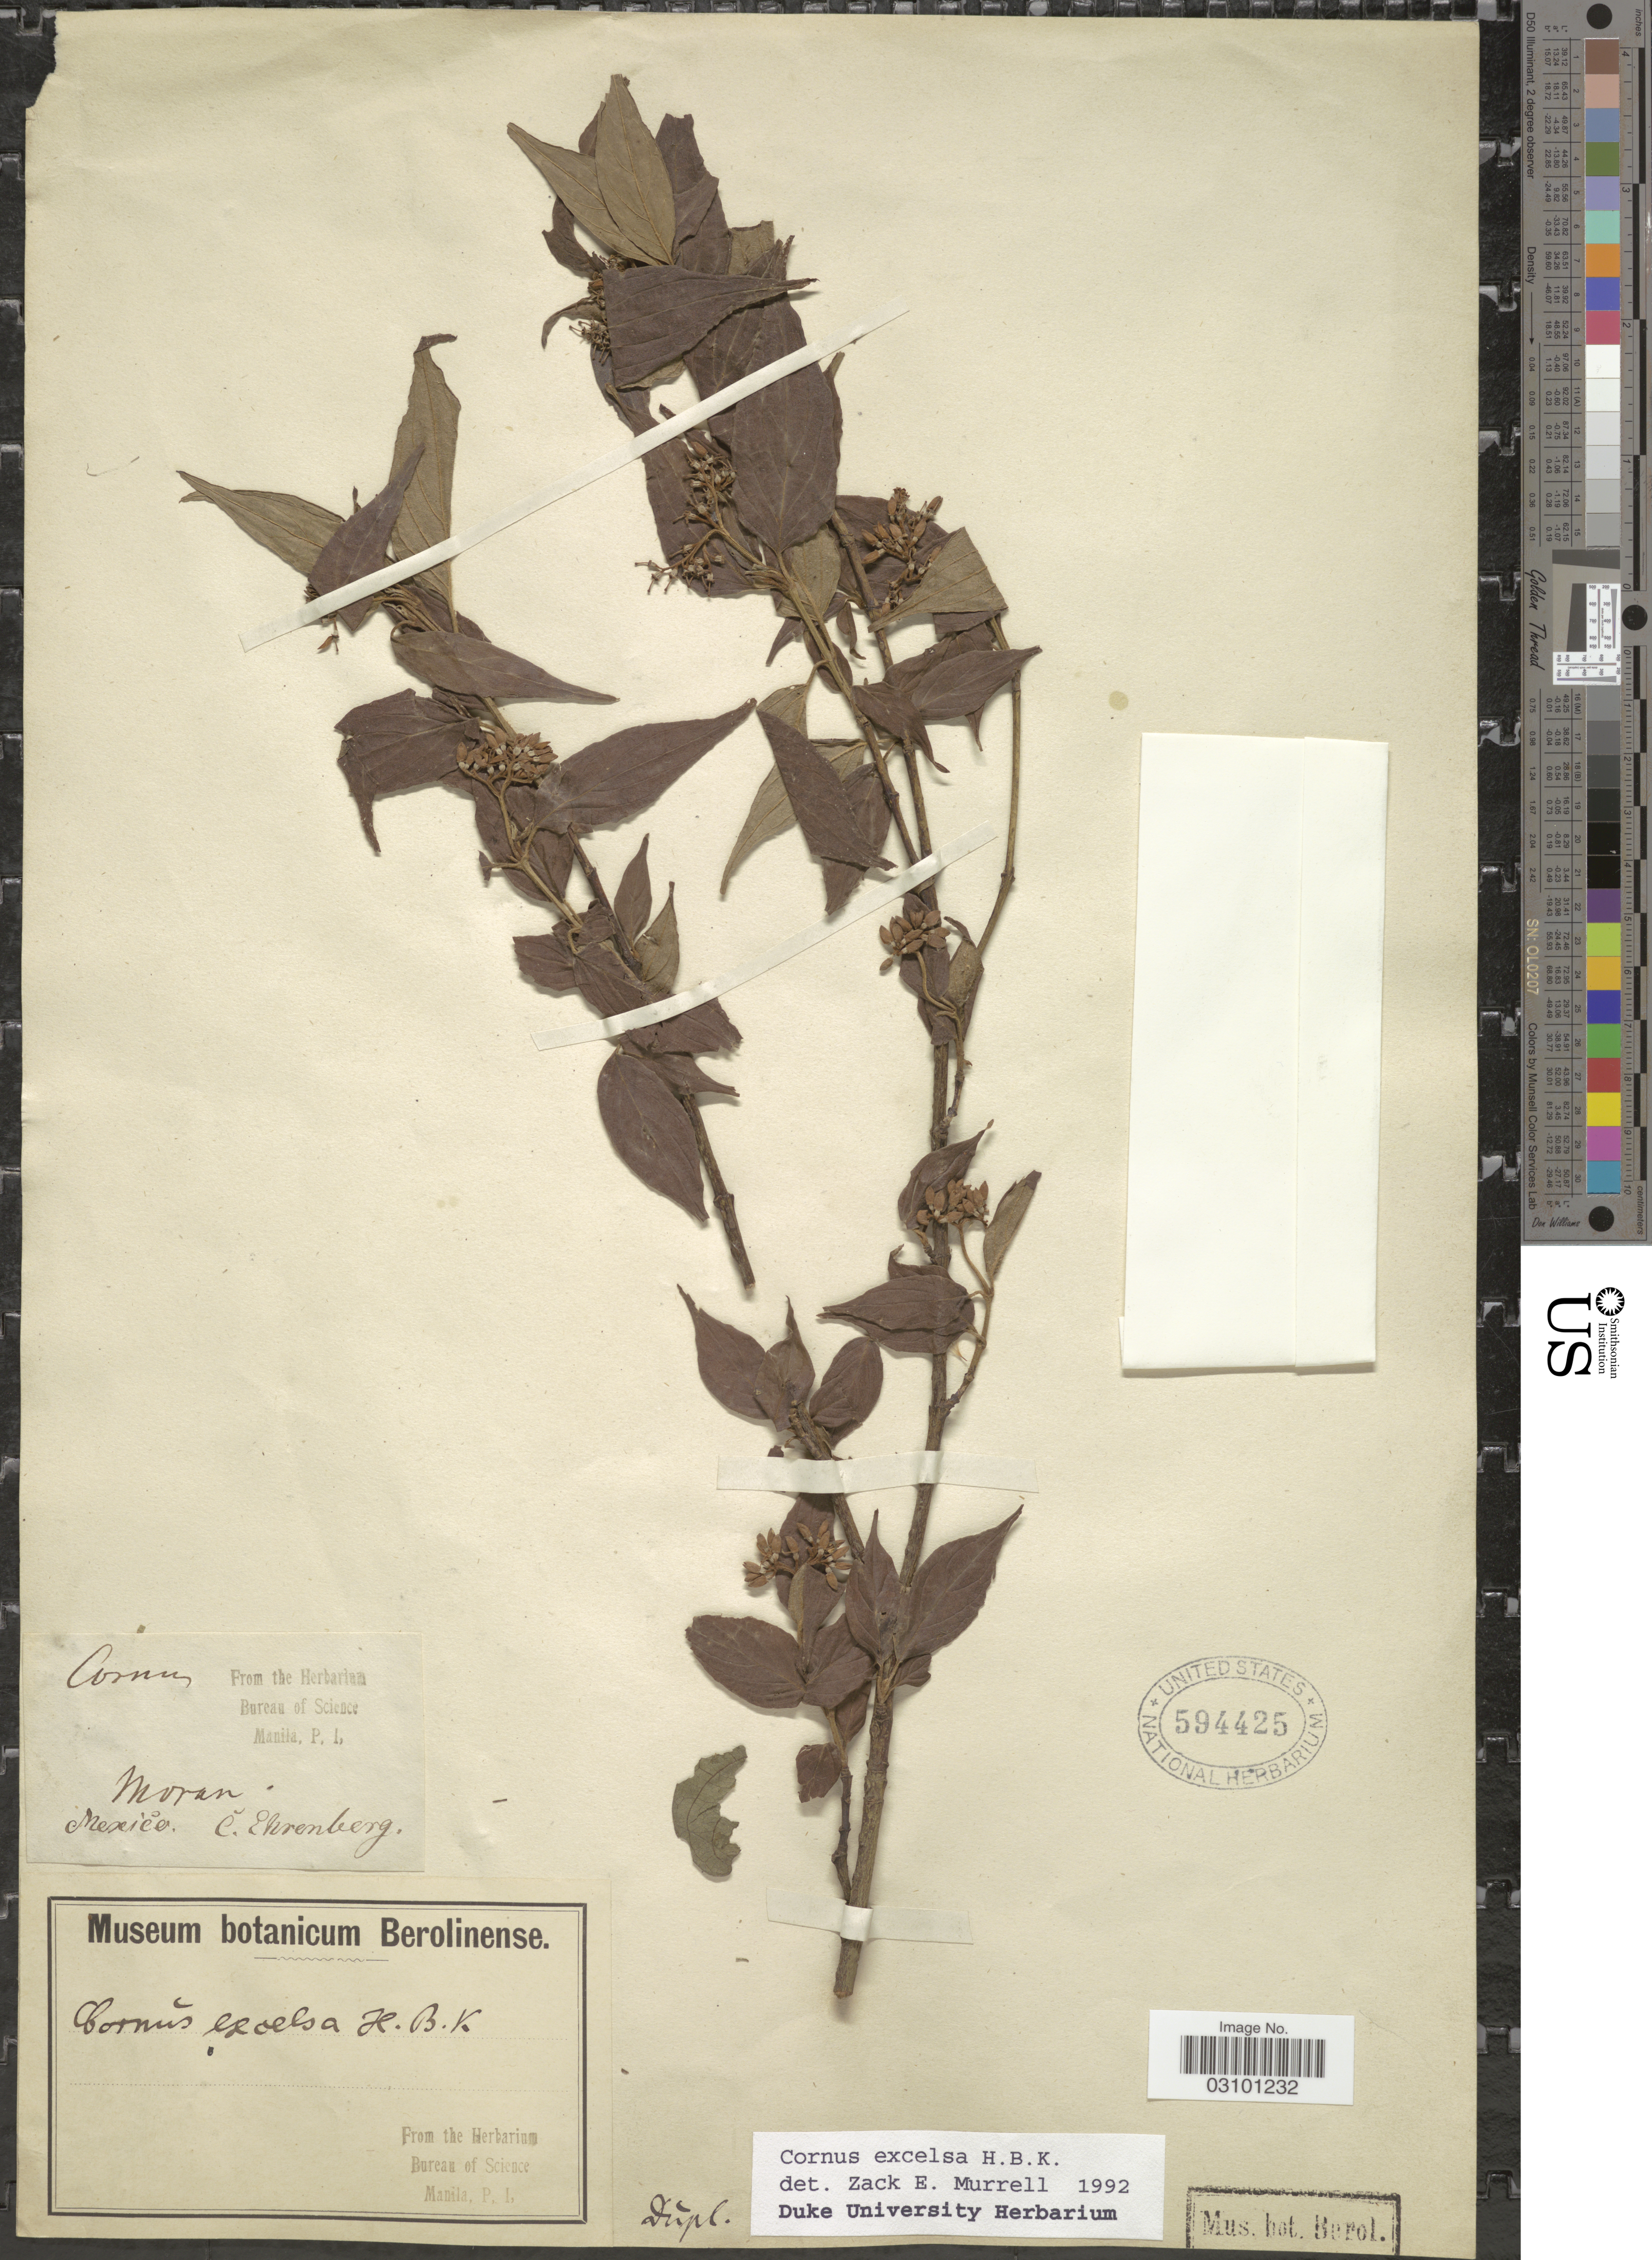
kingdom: Plantae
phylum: Tracheophyta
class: Magnoliopsida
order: Cornales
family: Cornaceae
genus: Cornus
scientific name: Cornus excelsa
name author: Kunth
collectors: C. G. Ehrenberg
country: Mexico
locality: Moran.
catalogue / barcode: US 594425